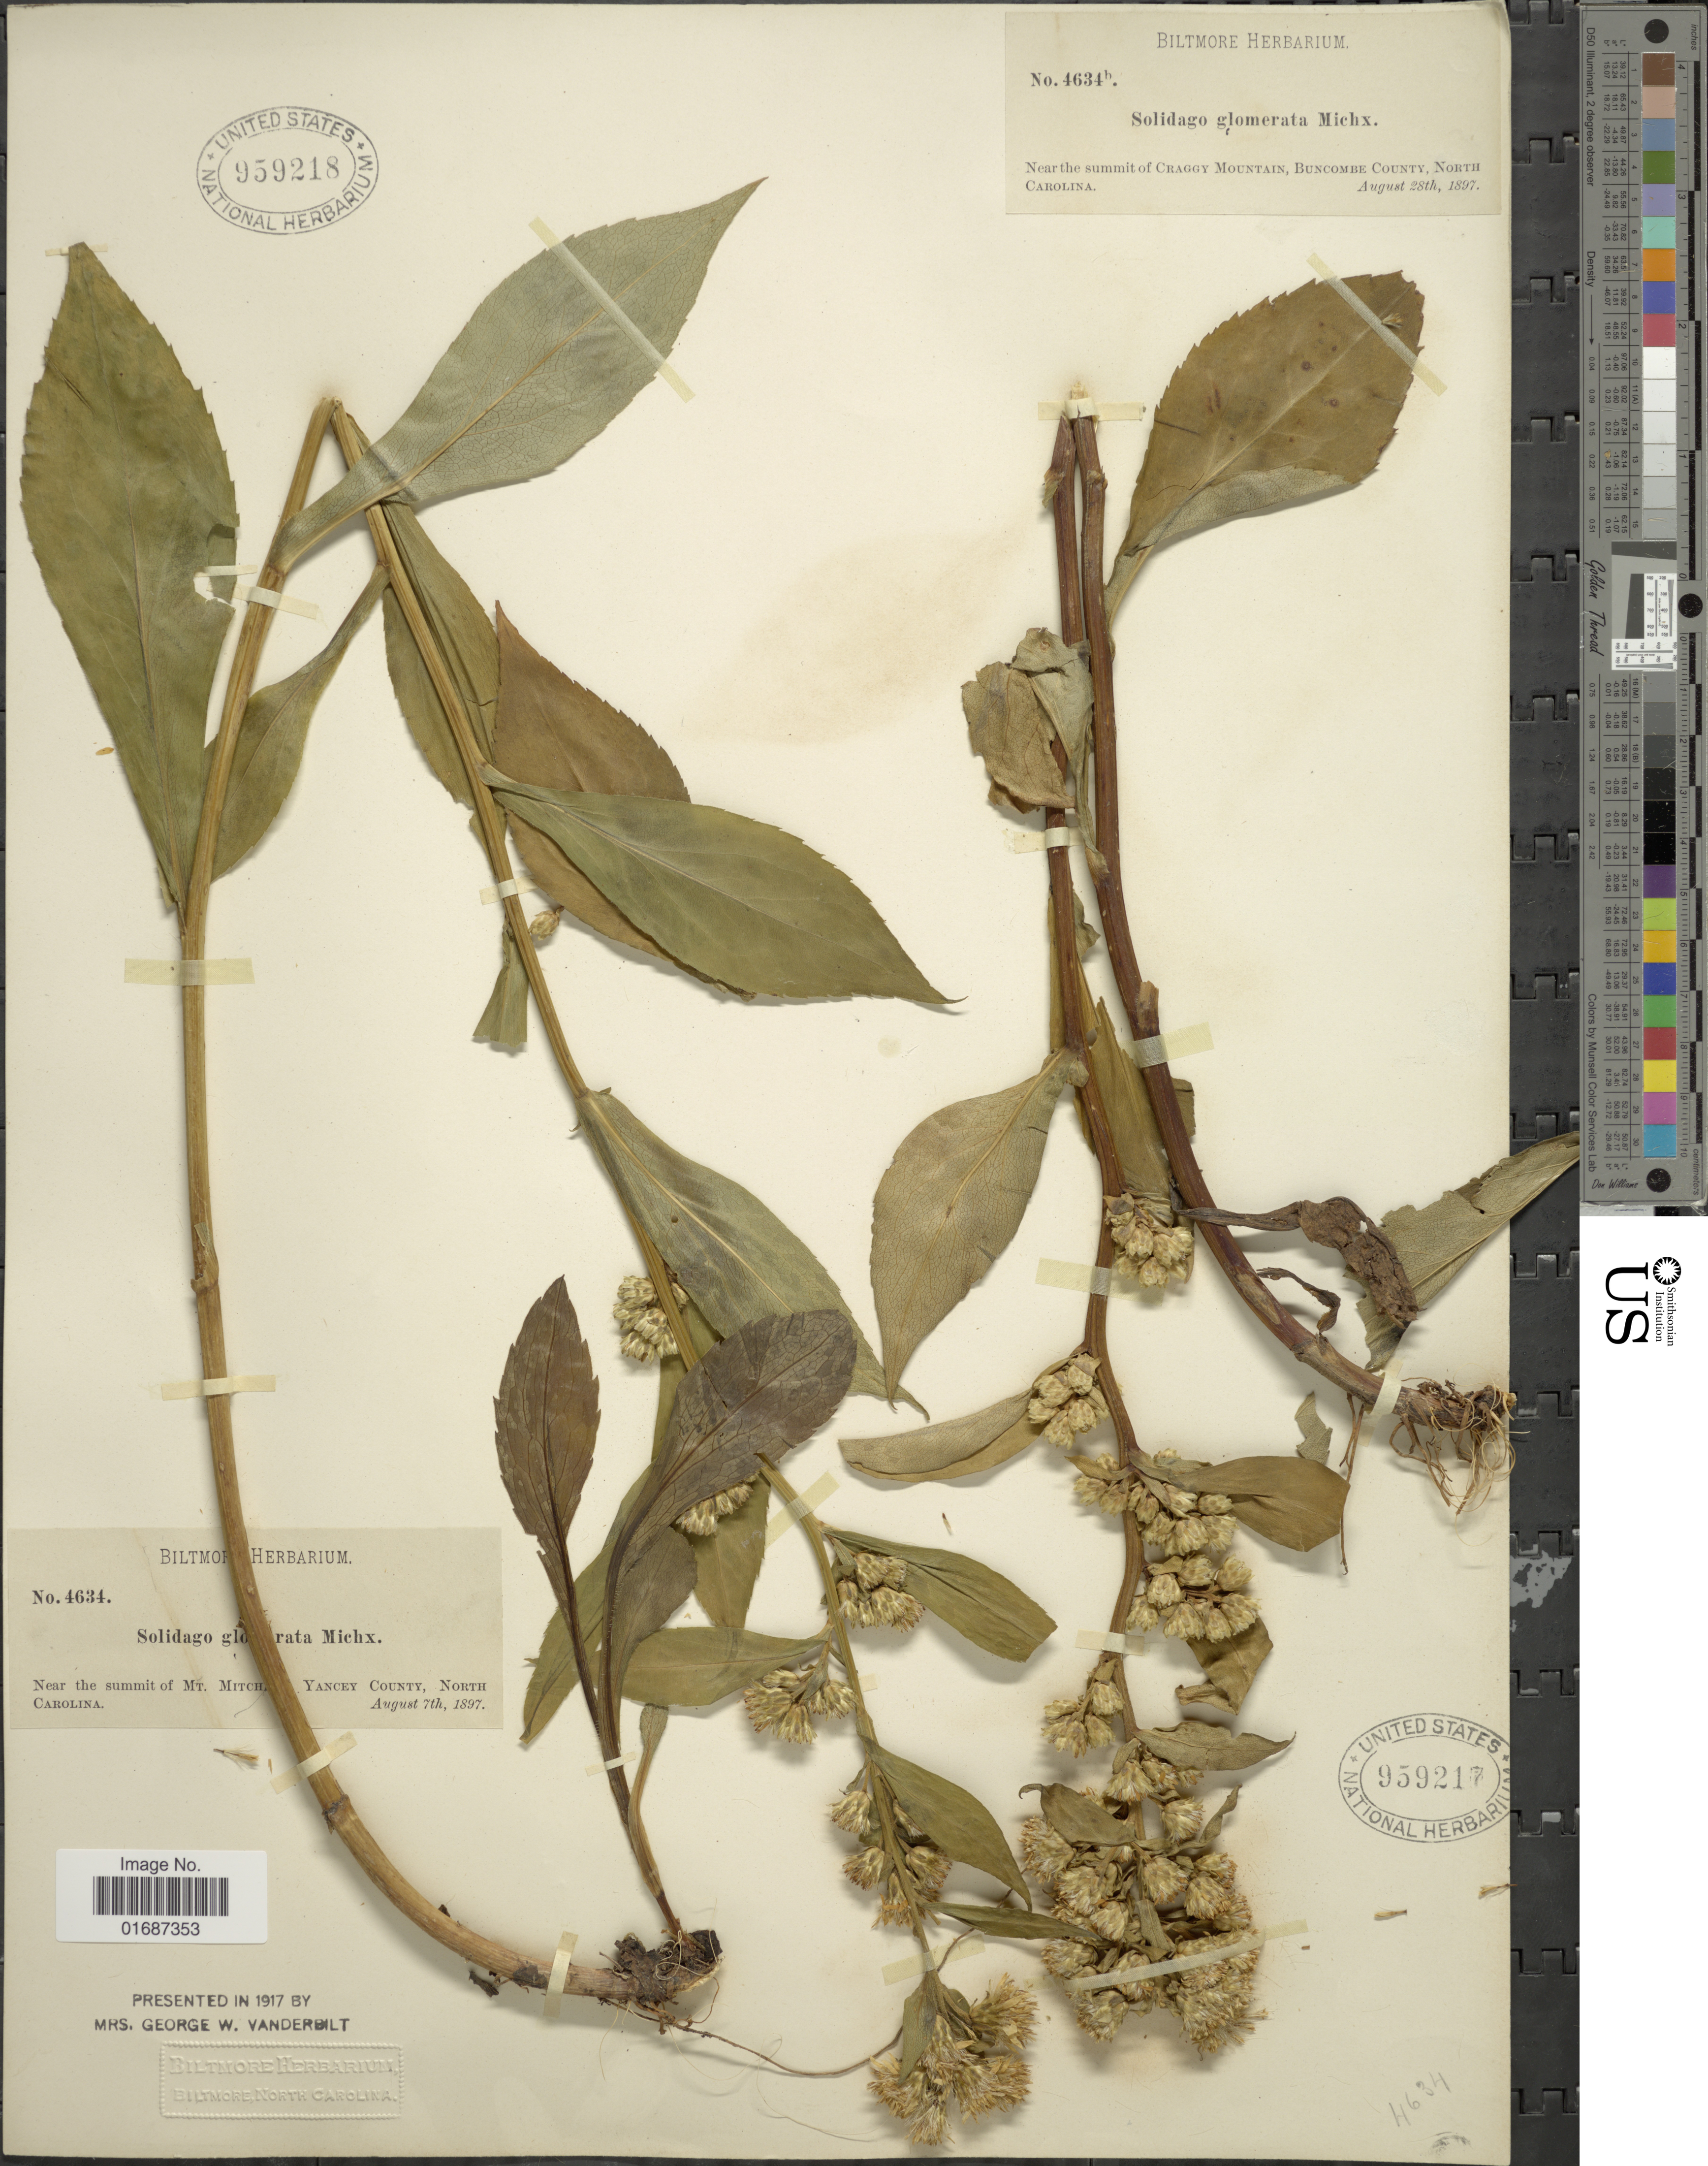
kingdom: Plantae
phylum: Tracheophyta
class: Magnoliopsida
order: Asterales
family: Asteraceae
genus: Solidago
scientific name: Solidago glomerata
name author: Michx.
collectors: ex herb. Biltmore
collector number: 4634b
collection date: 1897-08-28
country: United States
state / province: North Carolina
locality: Near the summit of Craggy Mountain, Buncombe County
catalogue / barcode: US 959218-2